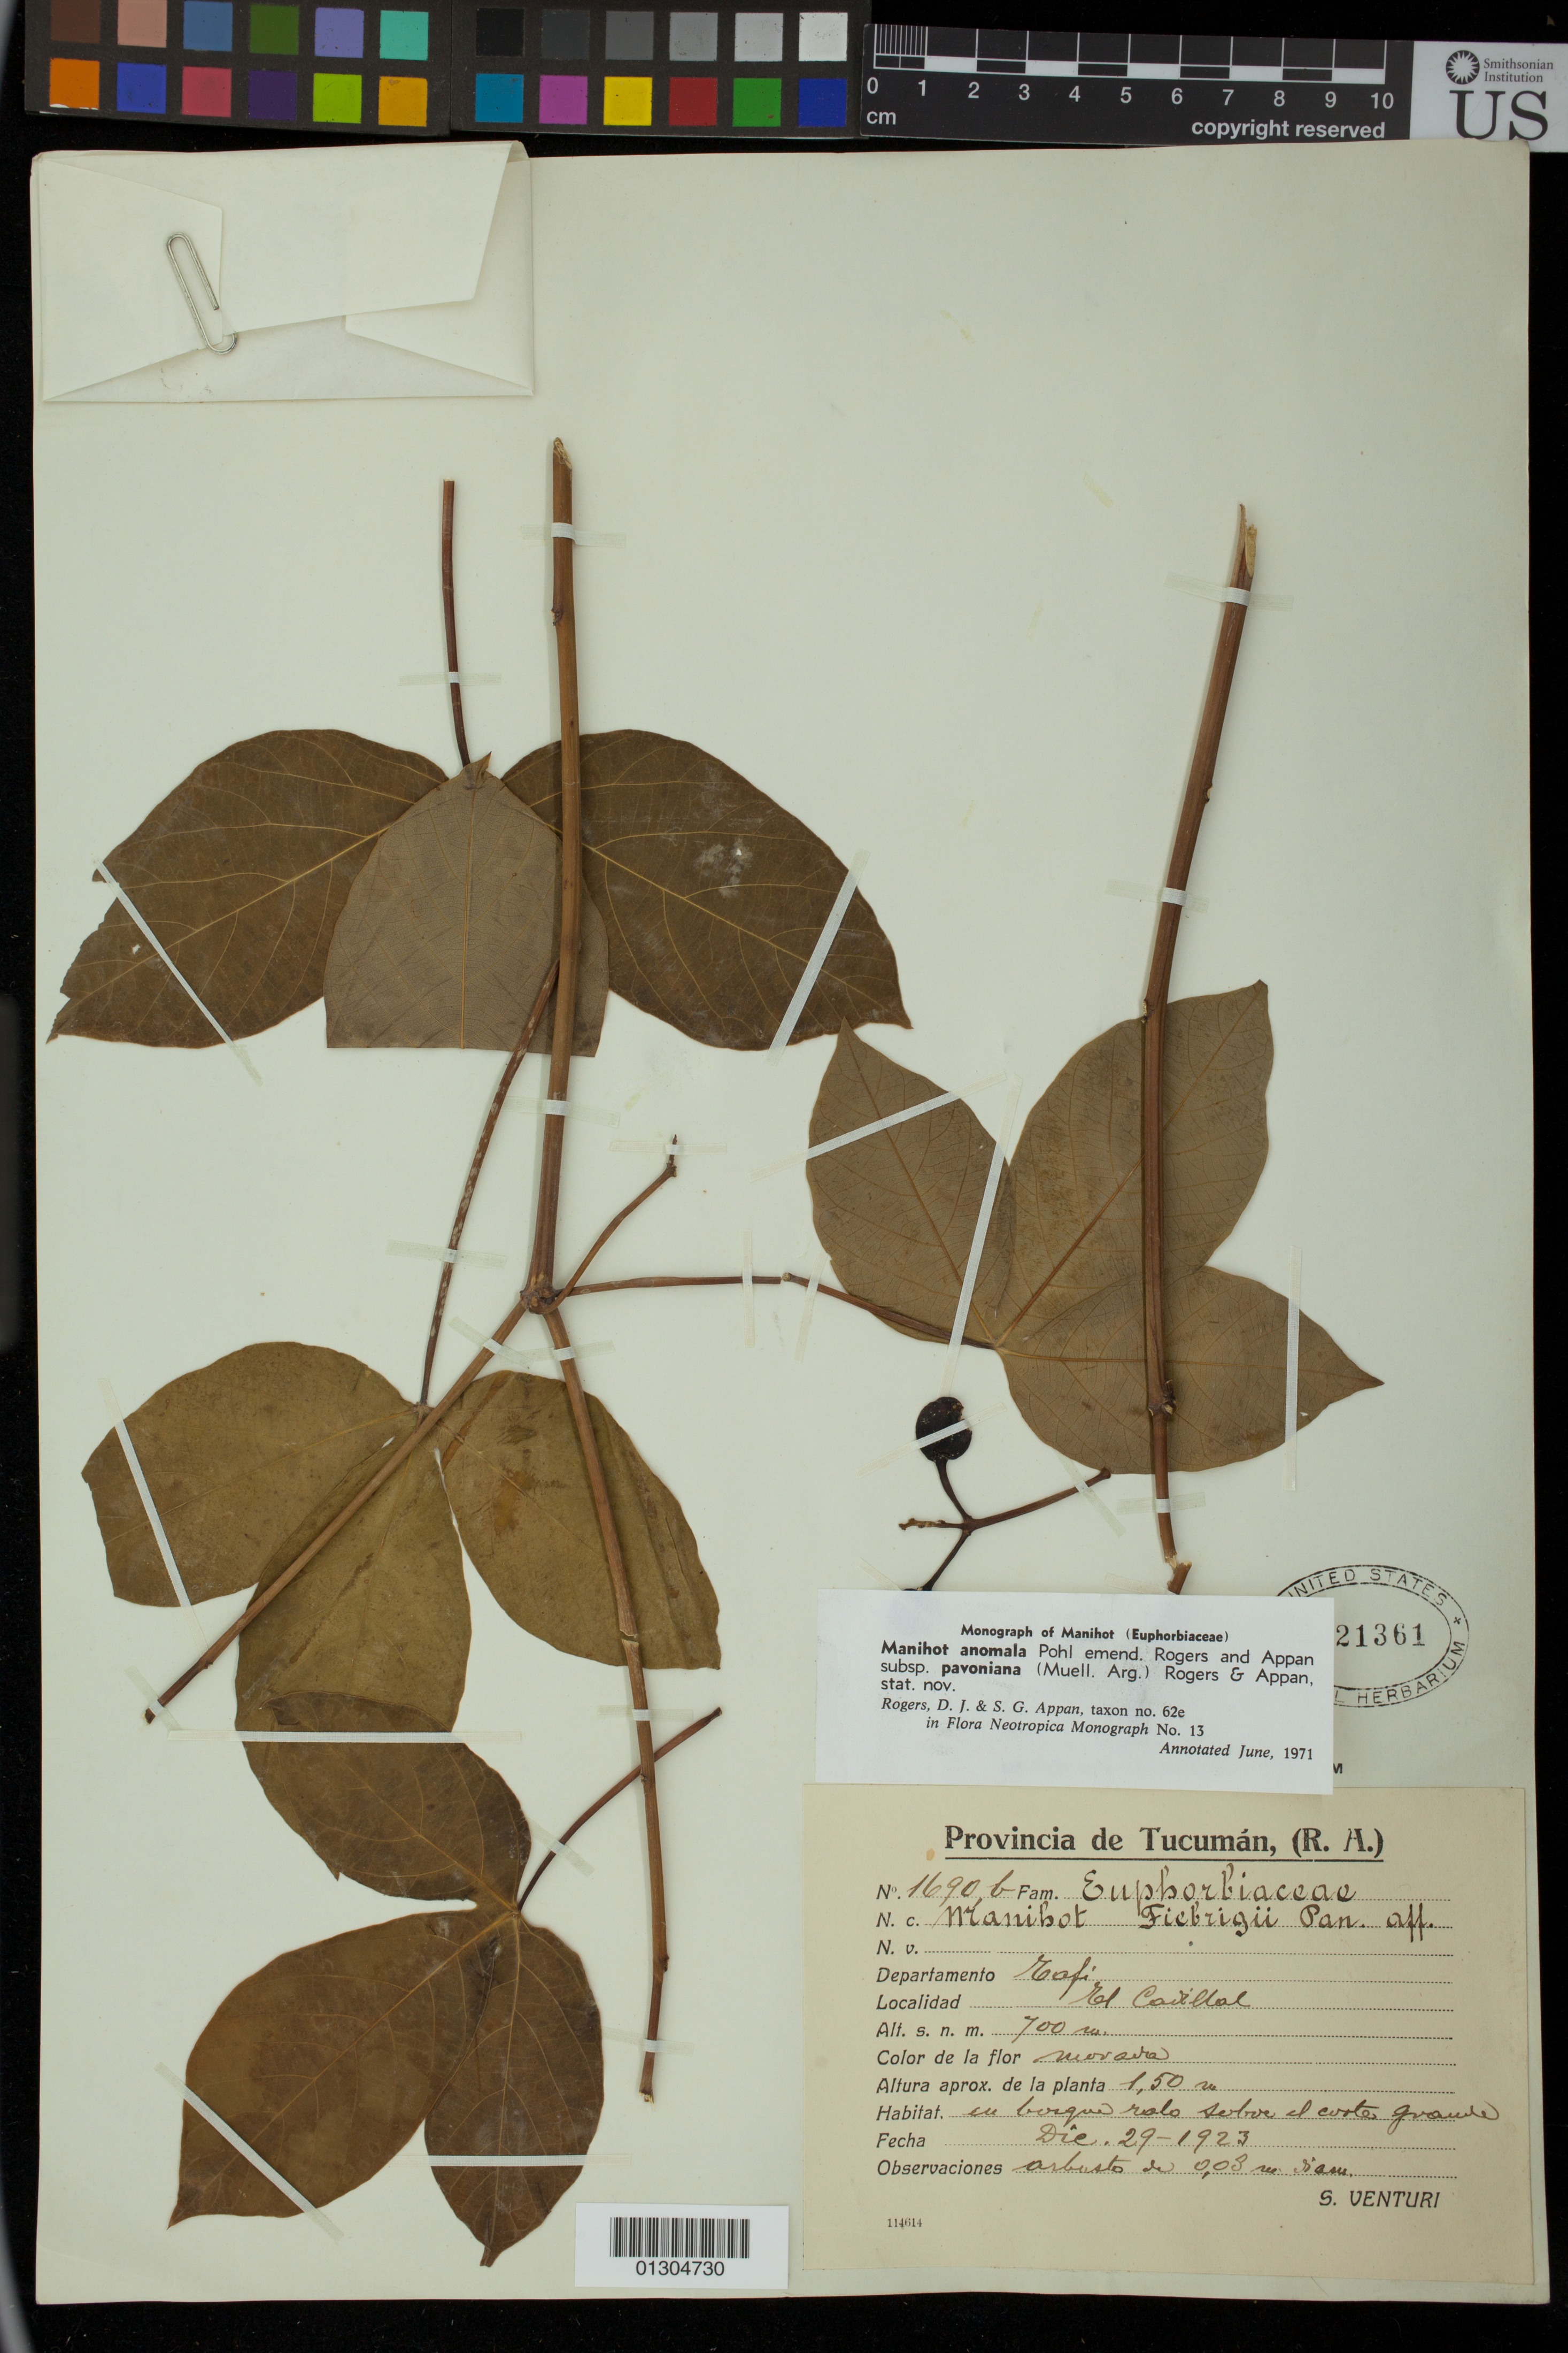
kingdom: Plantae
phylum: Tracheophyta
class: Magnoliopsida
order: Malpighiales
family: Euphorbiaceae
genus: Manihot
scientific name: Manihot anomala subsp. pavoniana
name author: (Müll. Arg.) D.J. Rogers & Appan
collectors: S. Venturi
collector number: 1690b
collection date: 1923-12-29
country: Argentina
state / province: Tucumán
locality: Tafi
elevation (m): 700